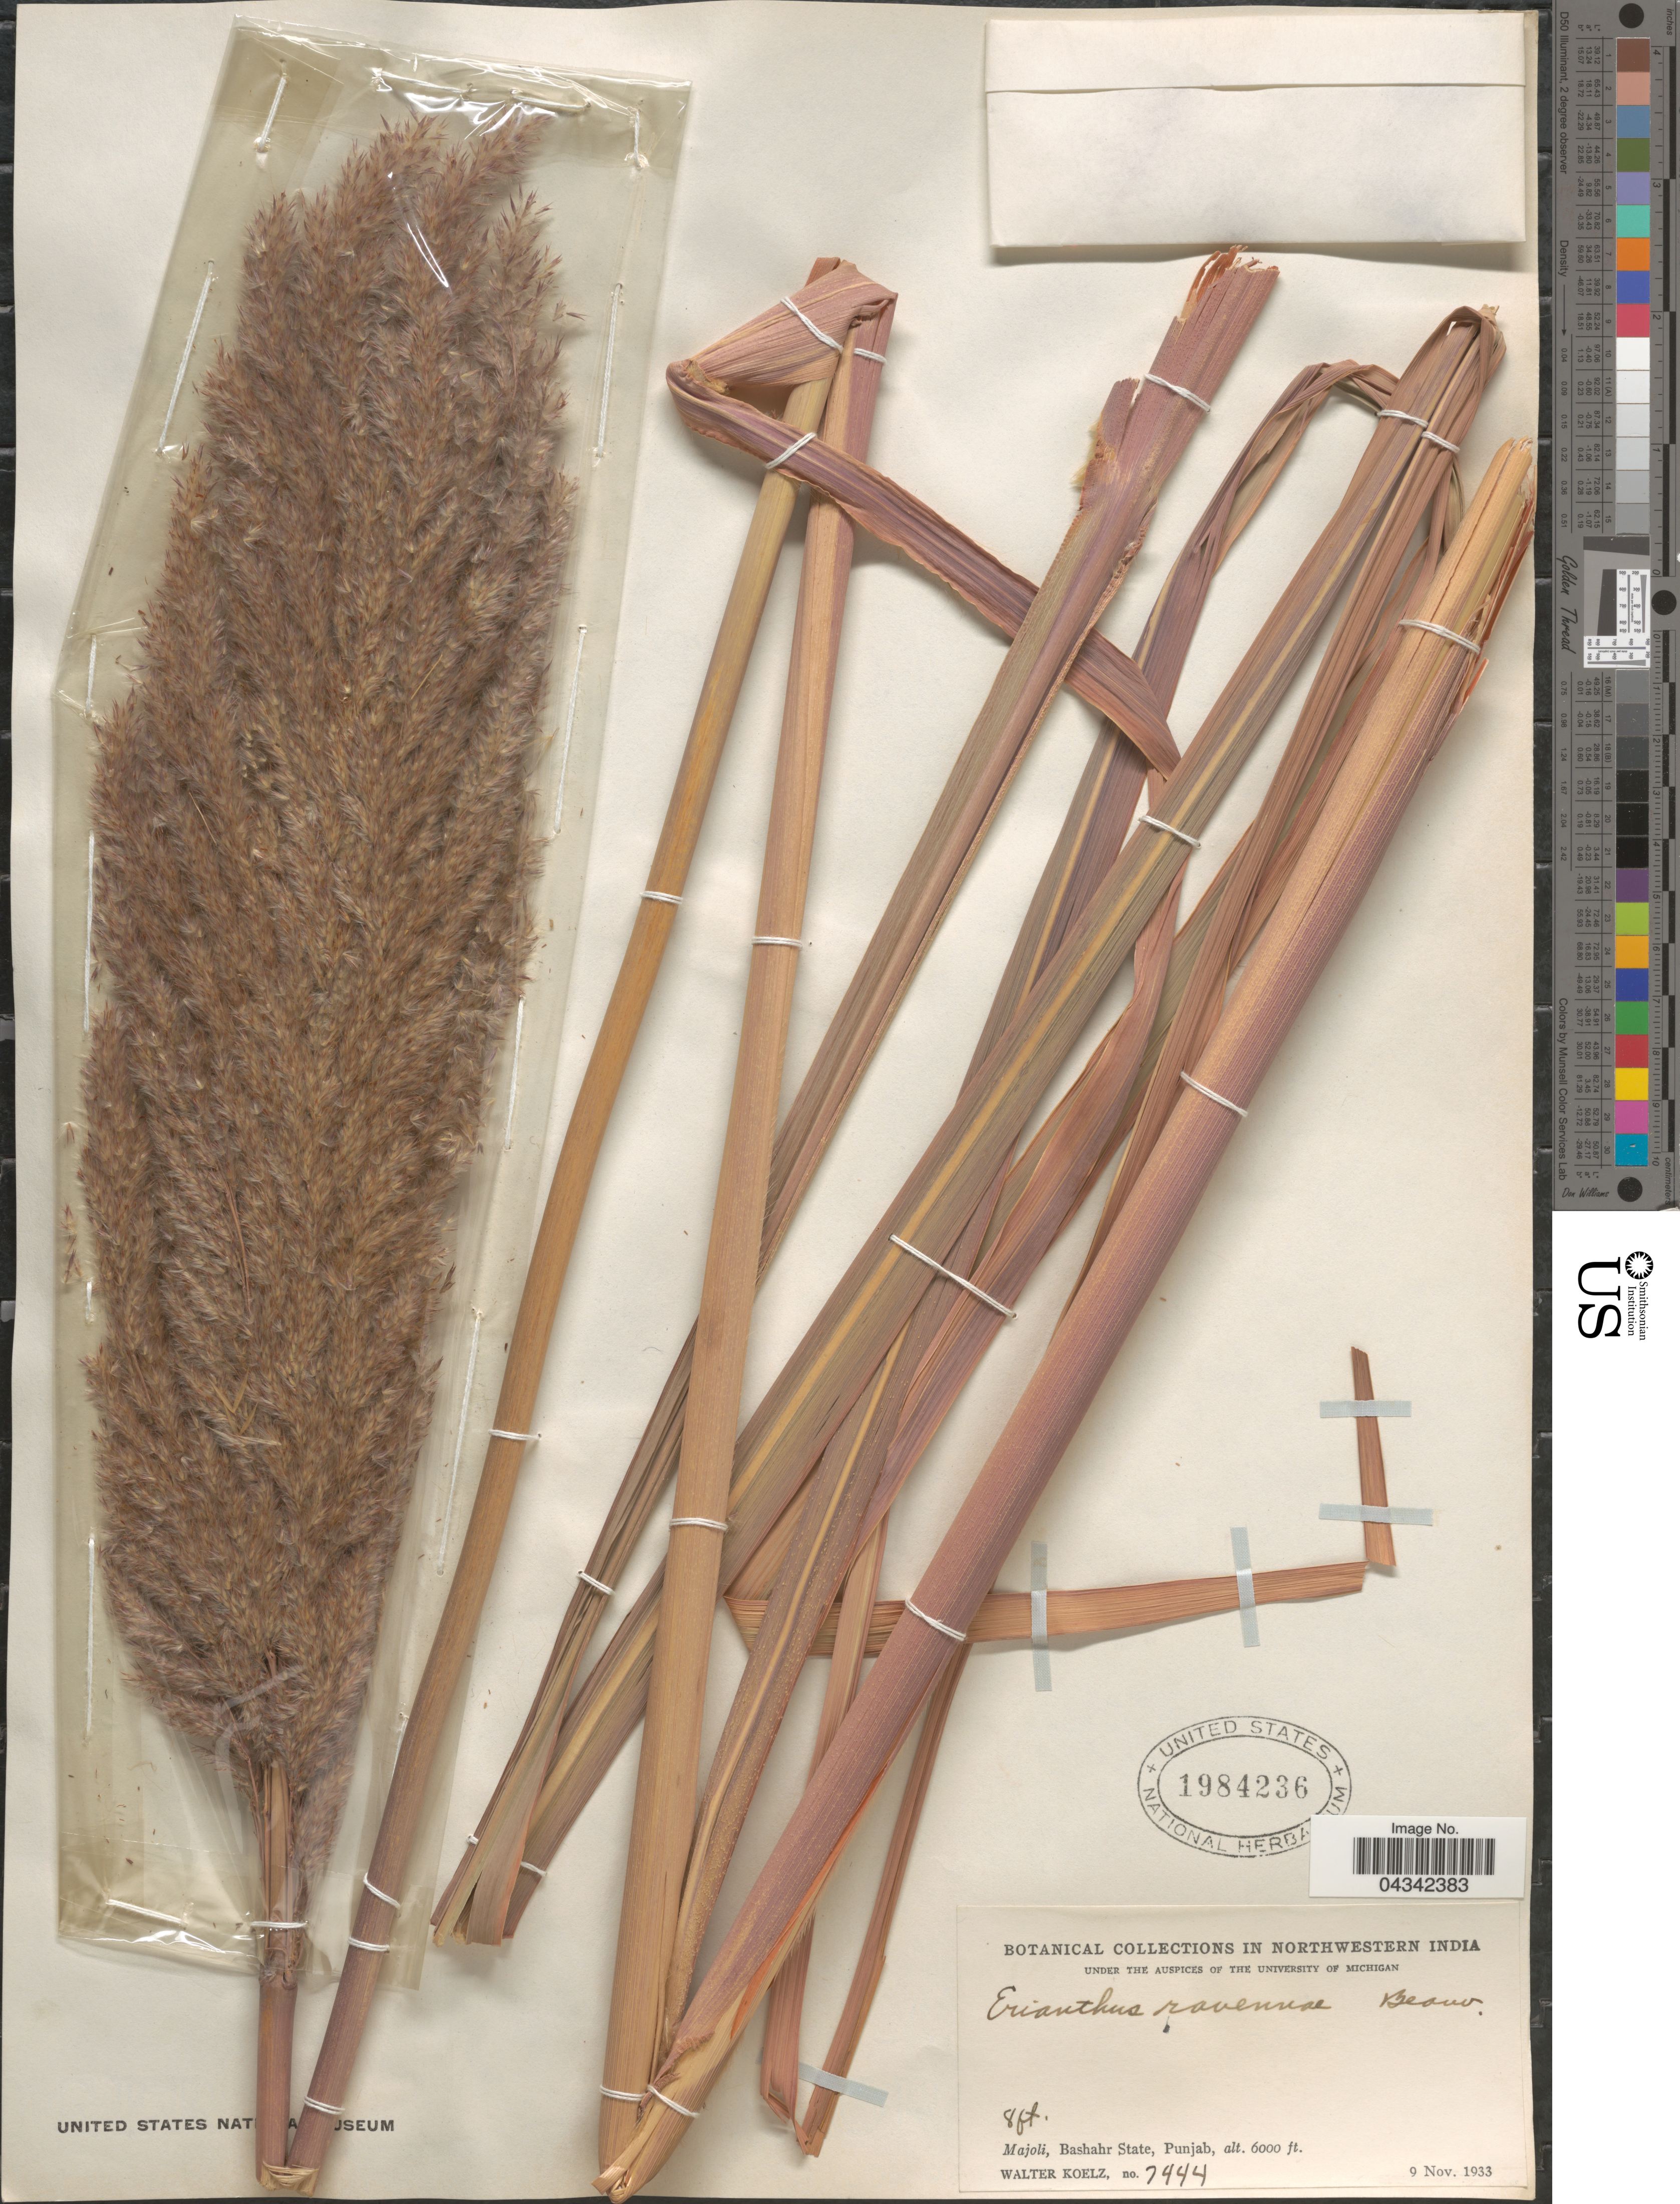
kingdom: Plantae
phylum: Tracheophyta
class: Liliopsida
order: Poales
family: Poaceae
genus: Tripidium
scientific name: Tripidium ravennae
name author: (L.) H. Scholz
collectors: W. N. Koelz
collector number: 7444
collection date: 1933-11-09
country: India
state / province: Himachal Pradesh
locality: In Northwestern India. Majoli, Bashahr State.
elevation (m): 1829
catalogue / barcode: US 1984236